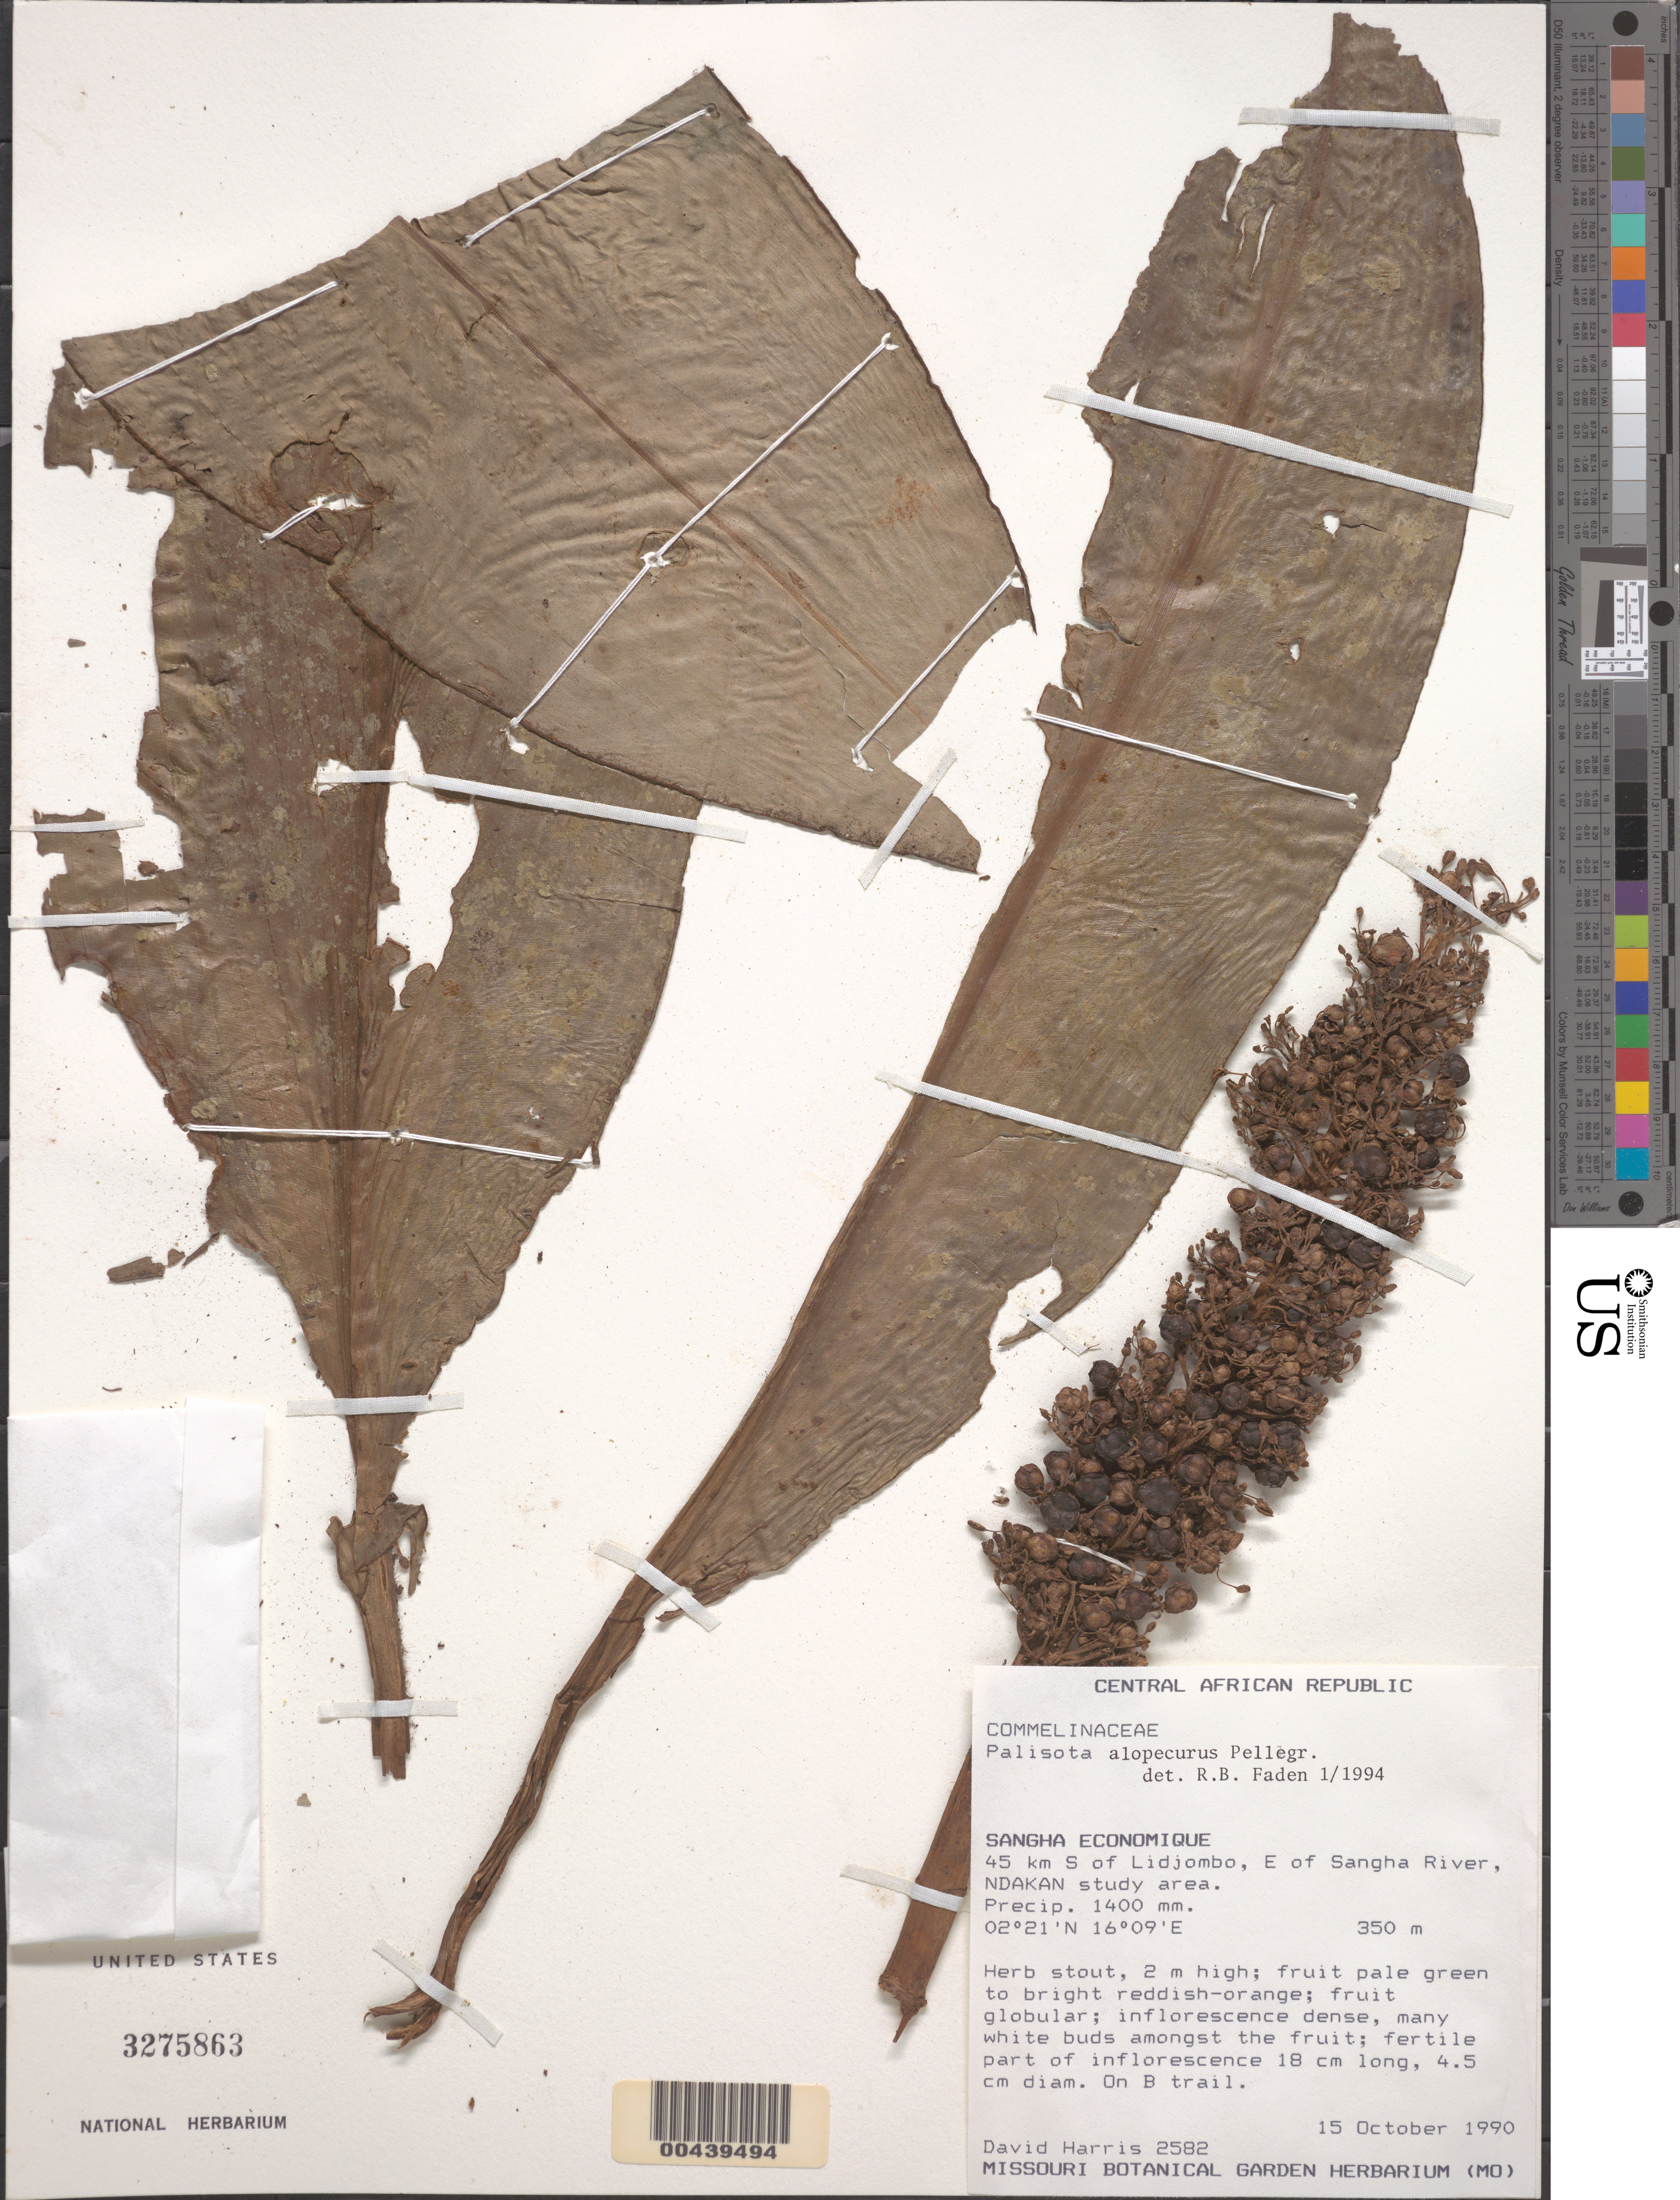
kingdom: Plantae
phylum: Tracheophyta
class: Liliopsida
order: Commelinales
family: Commelinaceae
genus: Palisota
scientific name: Palisota alopecurus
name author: Pellegr.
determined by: Faden, Robert B., (US), Smithsonian Institution - National Museum of Natural History (UNITED STATES)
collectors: D. J. Harris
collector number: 2582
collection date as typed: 15 Oct 1990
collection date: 1990-10-15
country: Central African Republic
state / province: Mambéré-Kadéï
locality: S of Lidjombo, E of Sangha River, Ndakan Study area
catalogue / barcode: US 3275863